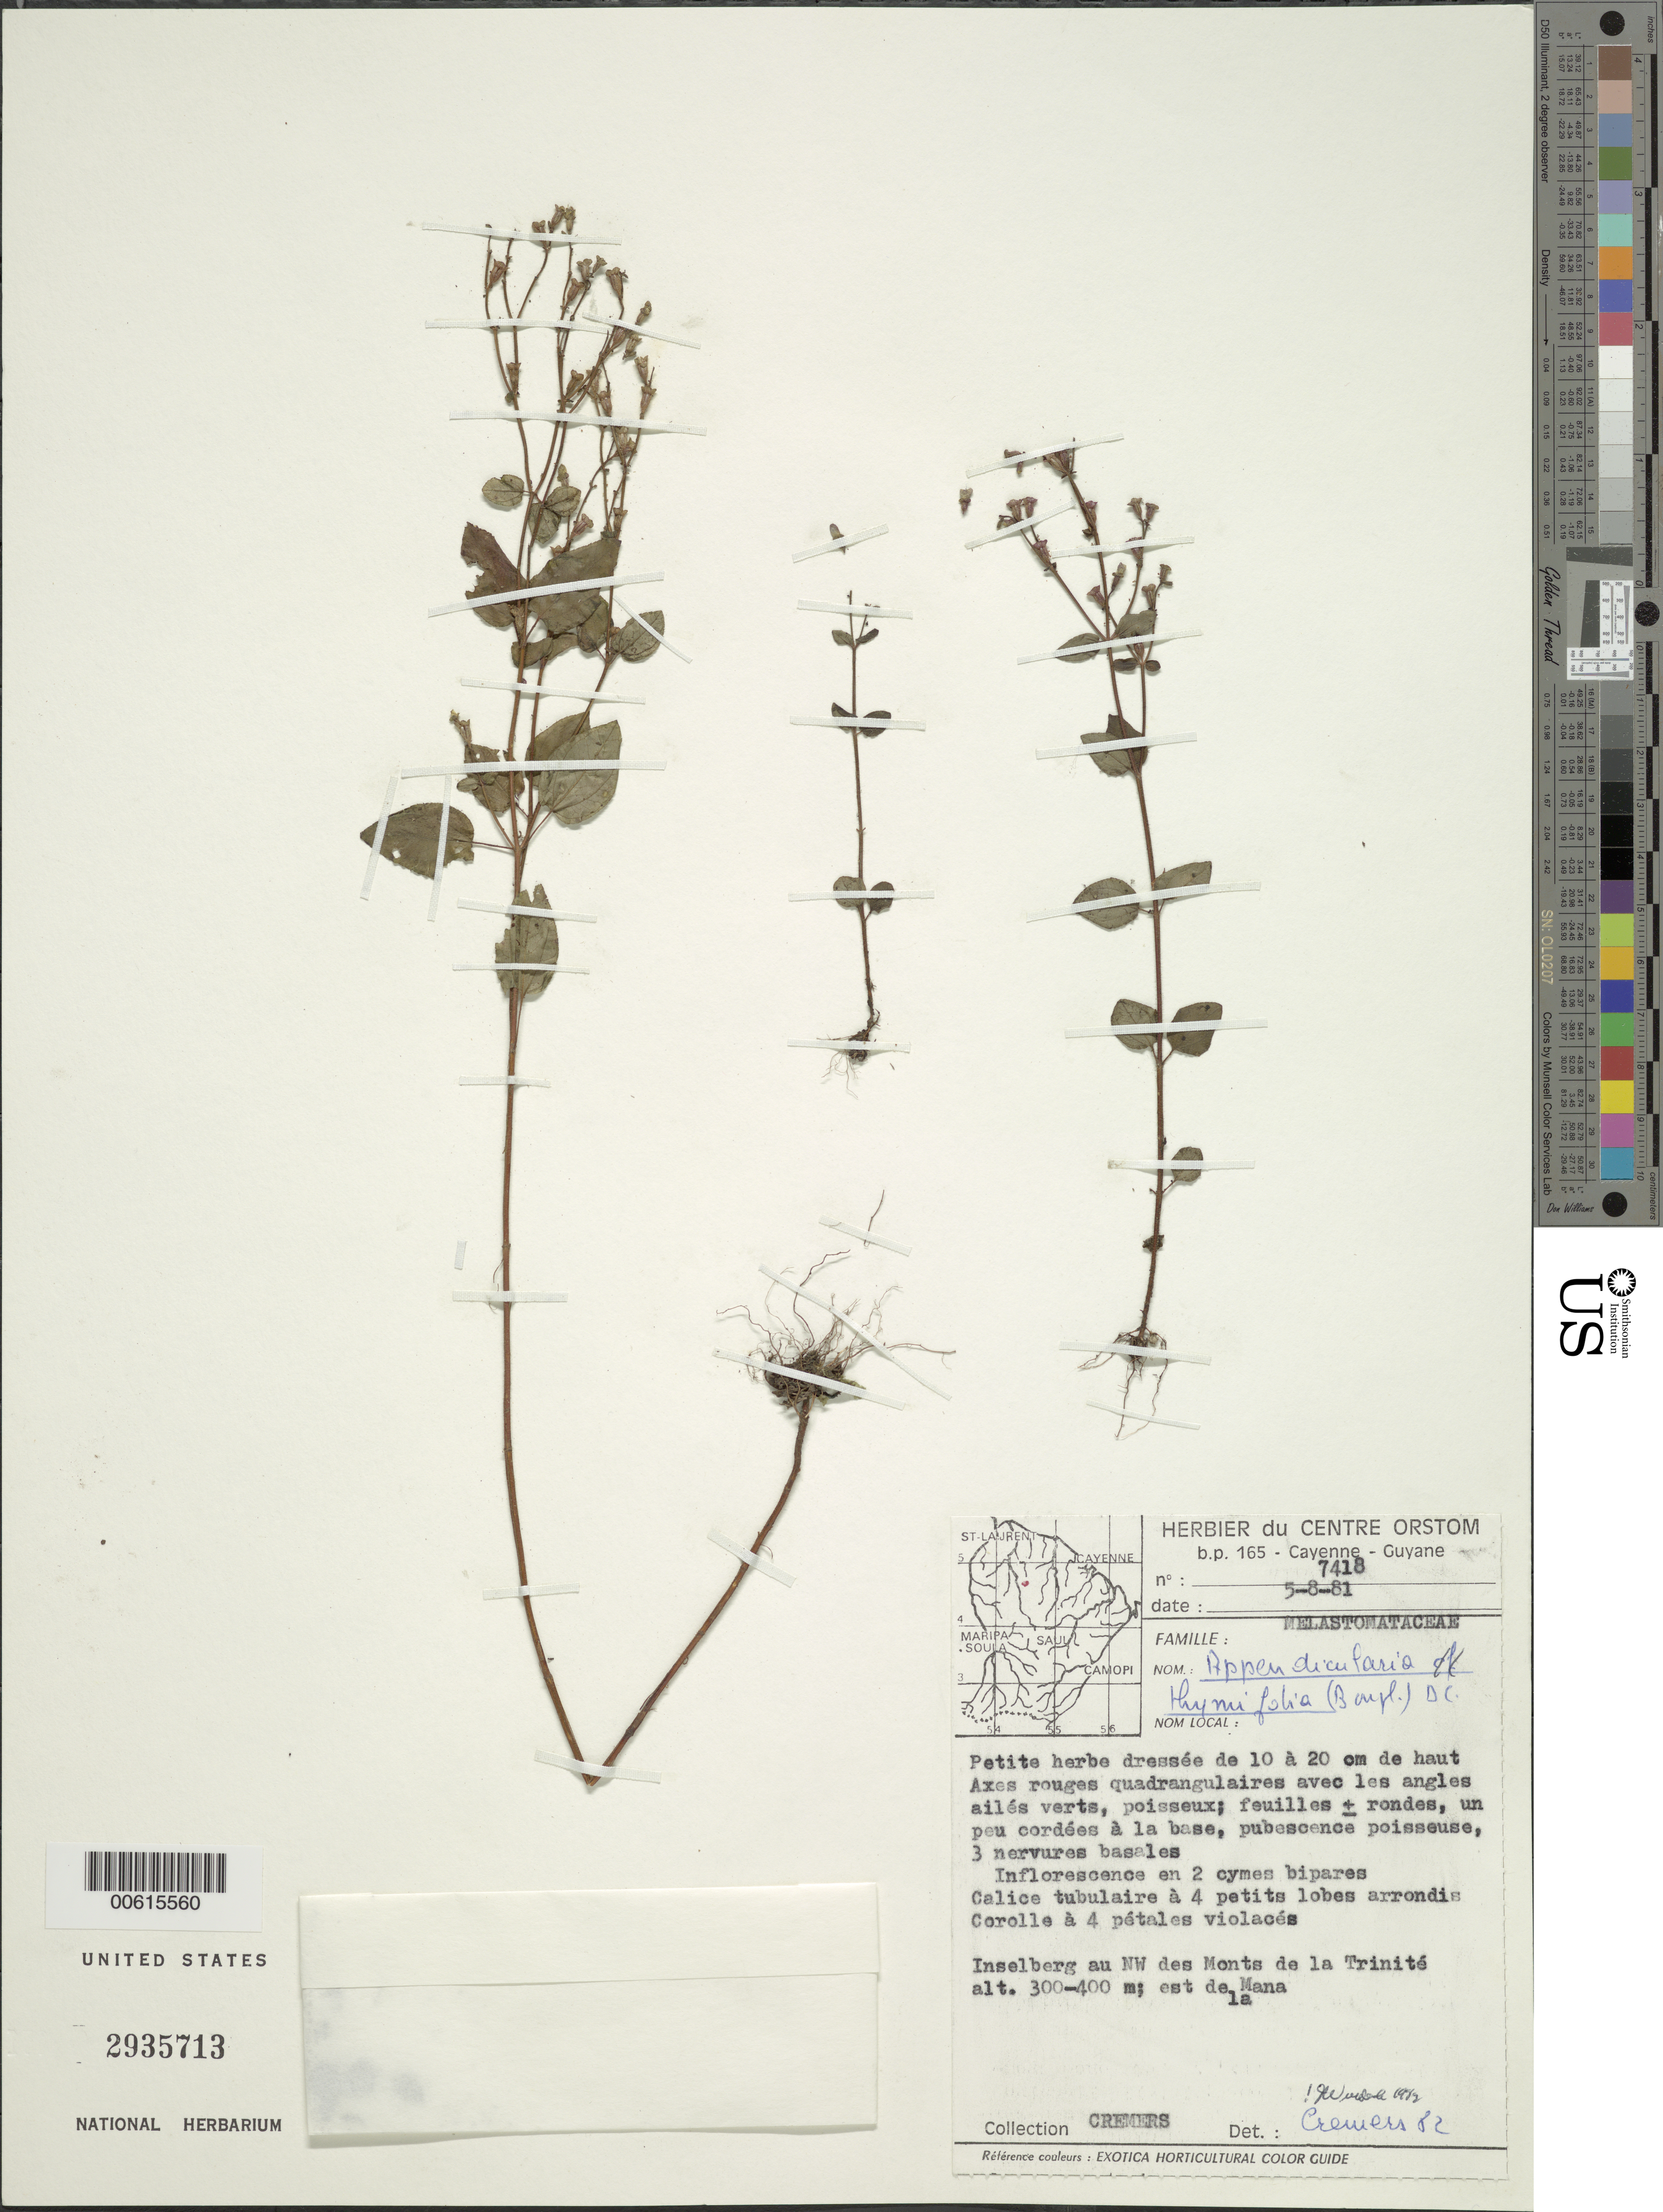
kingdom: Plantae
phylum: Tracheophyta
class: Magnoliopsida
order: Myrtales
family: Melastomataceae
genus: Appendicularia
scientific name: Appendicularia thymifolia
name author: (Bonpl.) DC.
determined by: Wurdack, John J., (US), US (UNITED STATES)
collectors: G. Cremers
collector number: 7418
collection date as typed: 2-Aug-81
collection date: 1981-08-02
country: French Guiana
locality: Inselberg, NW de Monts de la Trinite, E of Mana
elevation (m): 300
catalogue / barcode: US 2935713